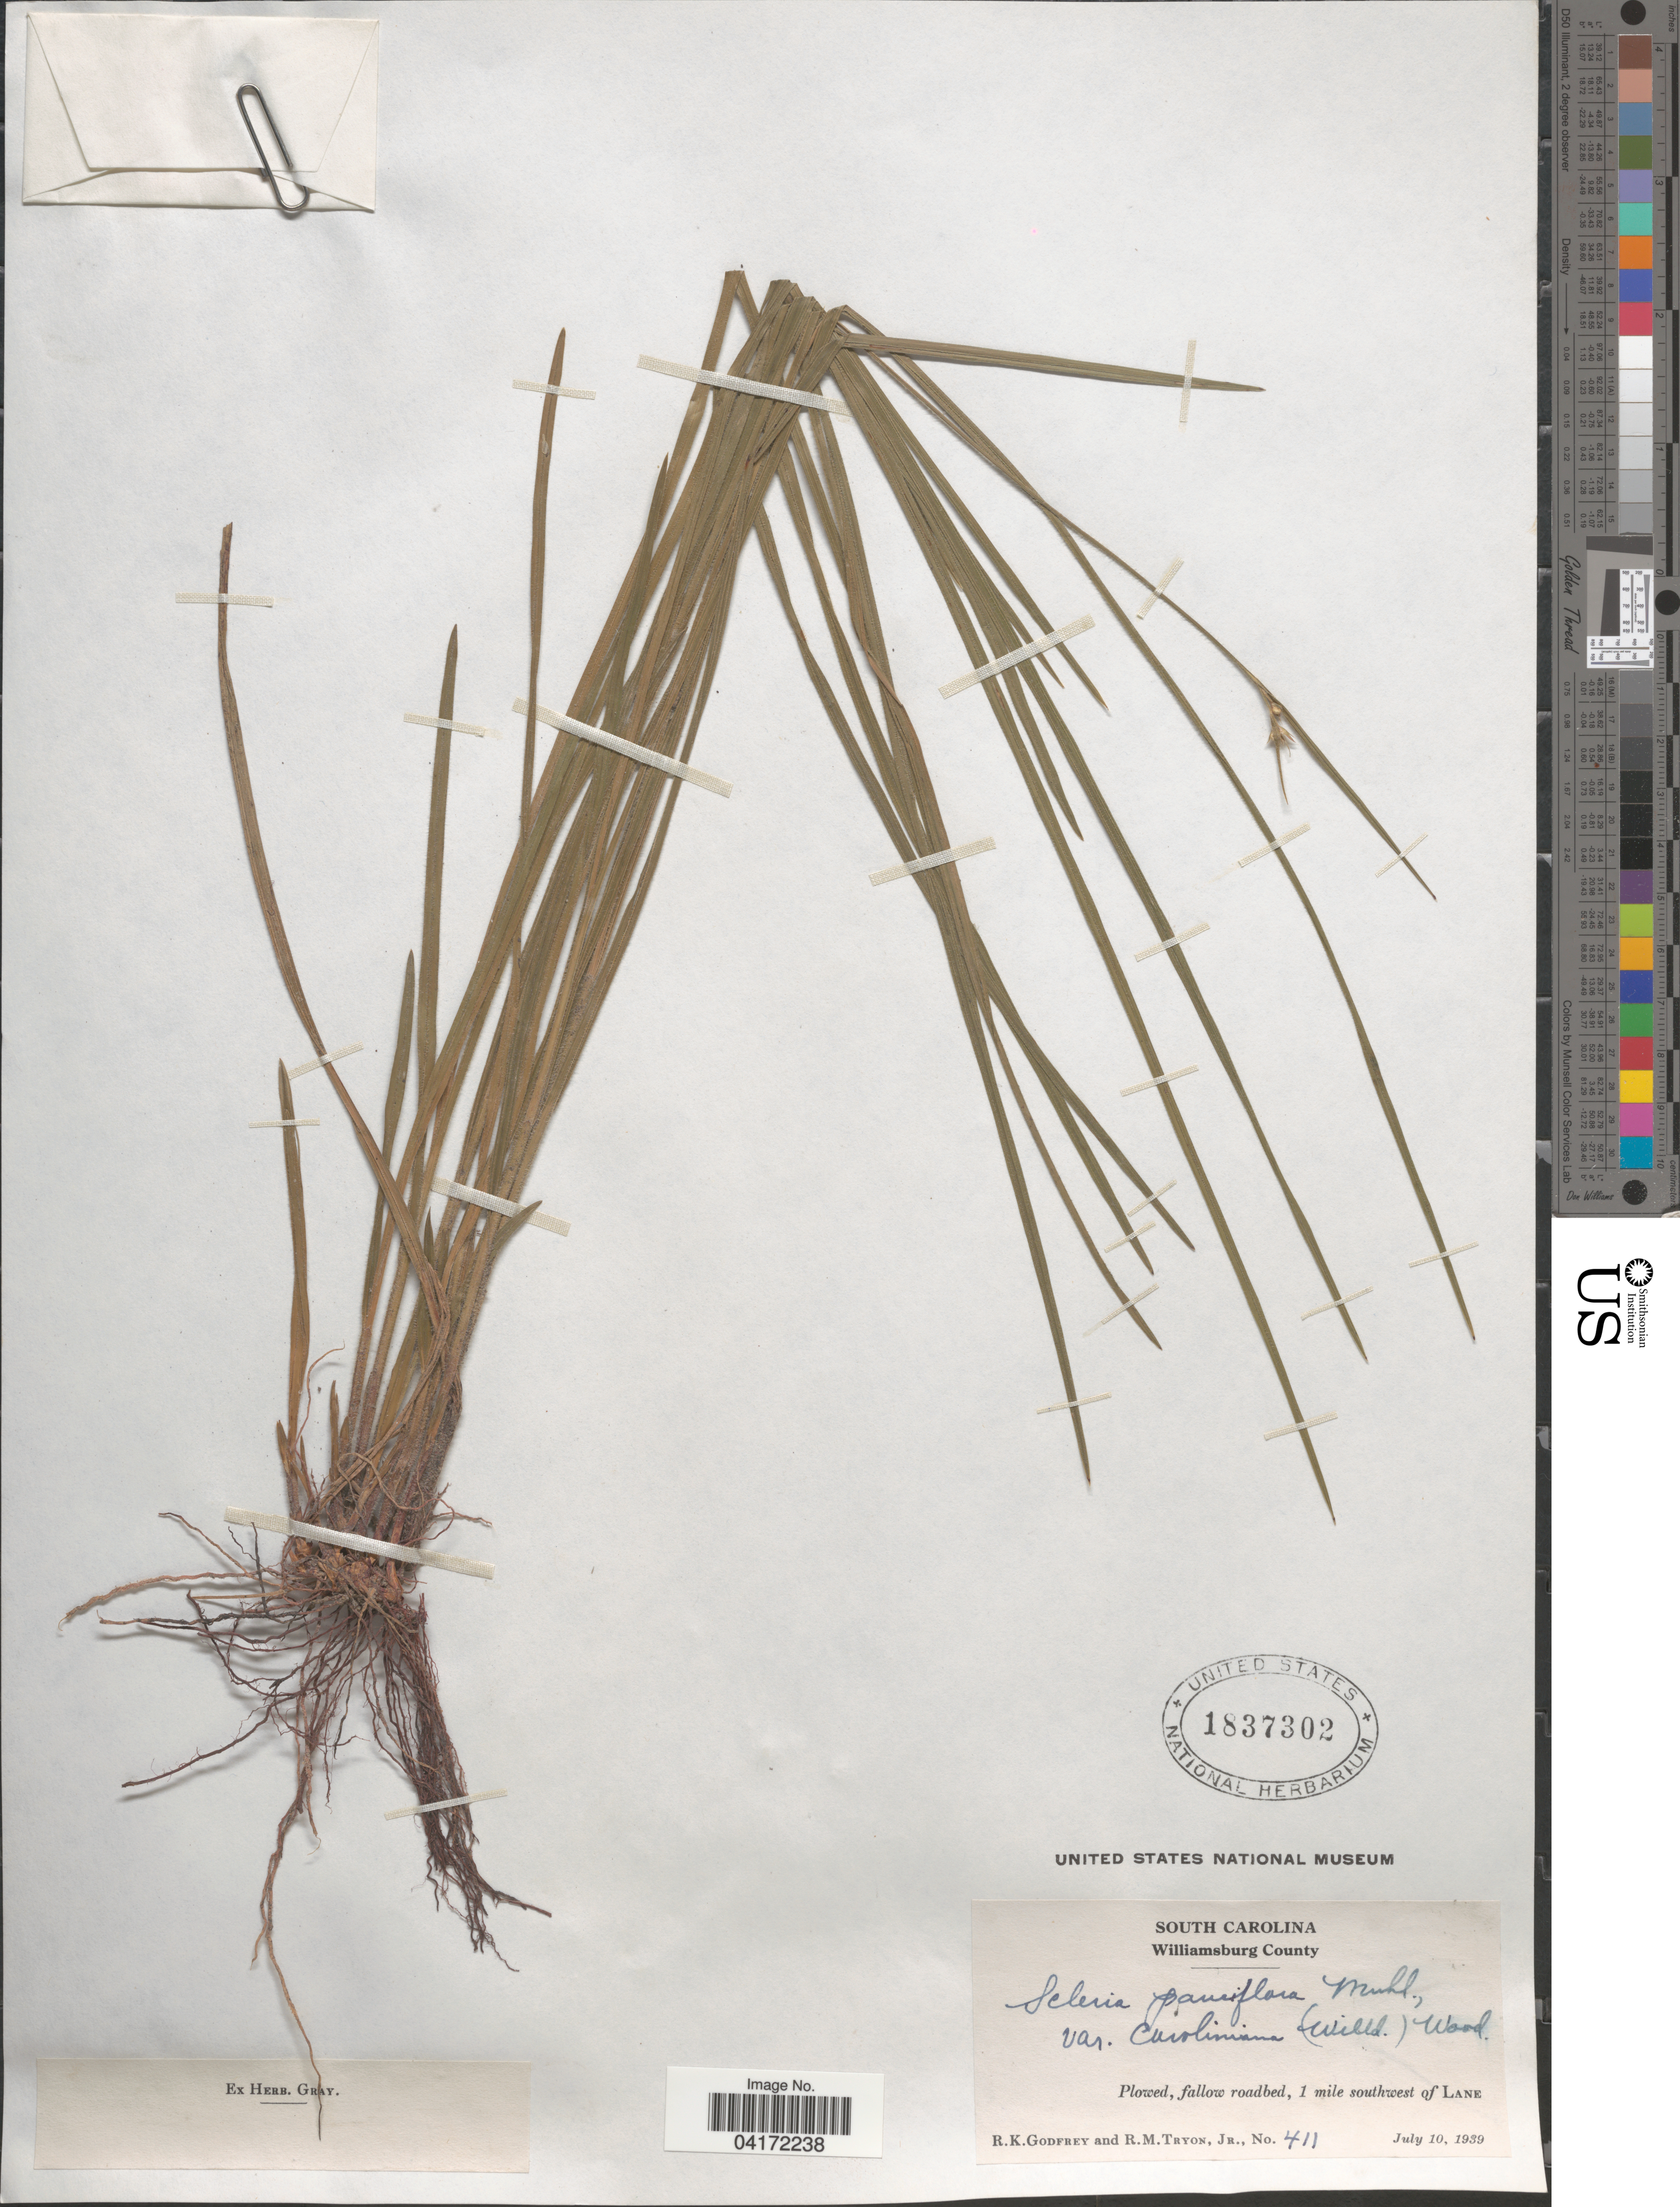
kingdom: Plantae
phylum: Tracheophyta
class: Liliopsida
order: Poales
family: Cyperaceae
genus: Scleria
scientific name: Scleria pauciflora var. caroliniana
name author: (Willd.) Alph. Wood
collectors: R. K. Godfrey & R. Tryon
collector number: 411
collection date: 1939-07-10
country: United States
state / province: South Carolina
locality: Williamsburg County. 1 mile southwest of Lane.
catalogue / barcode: US 1837302